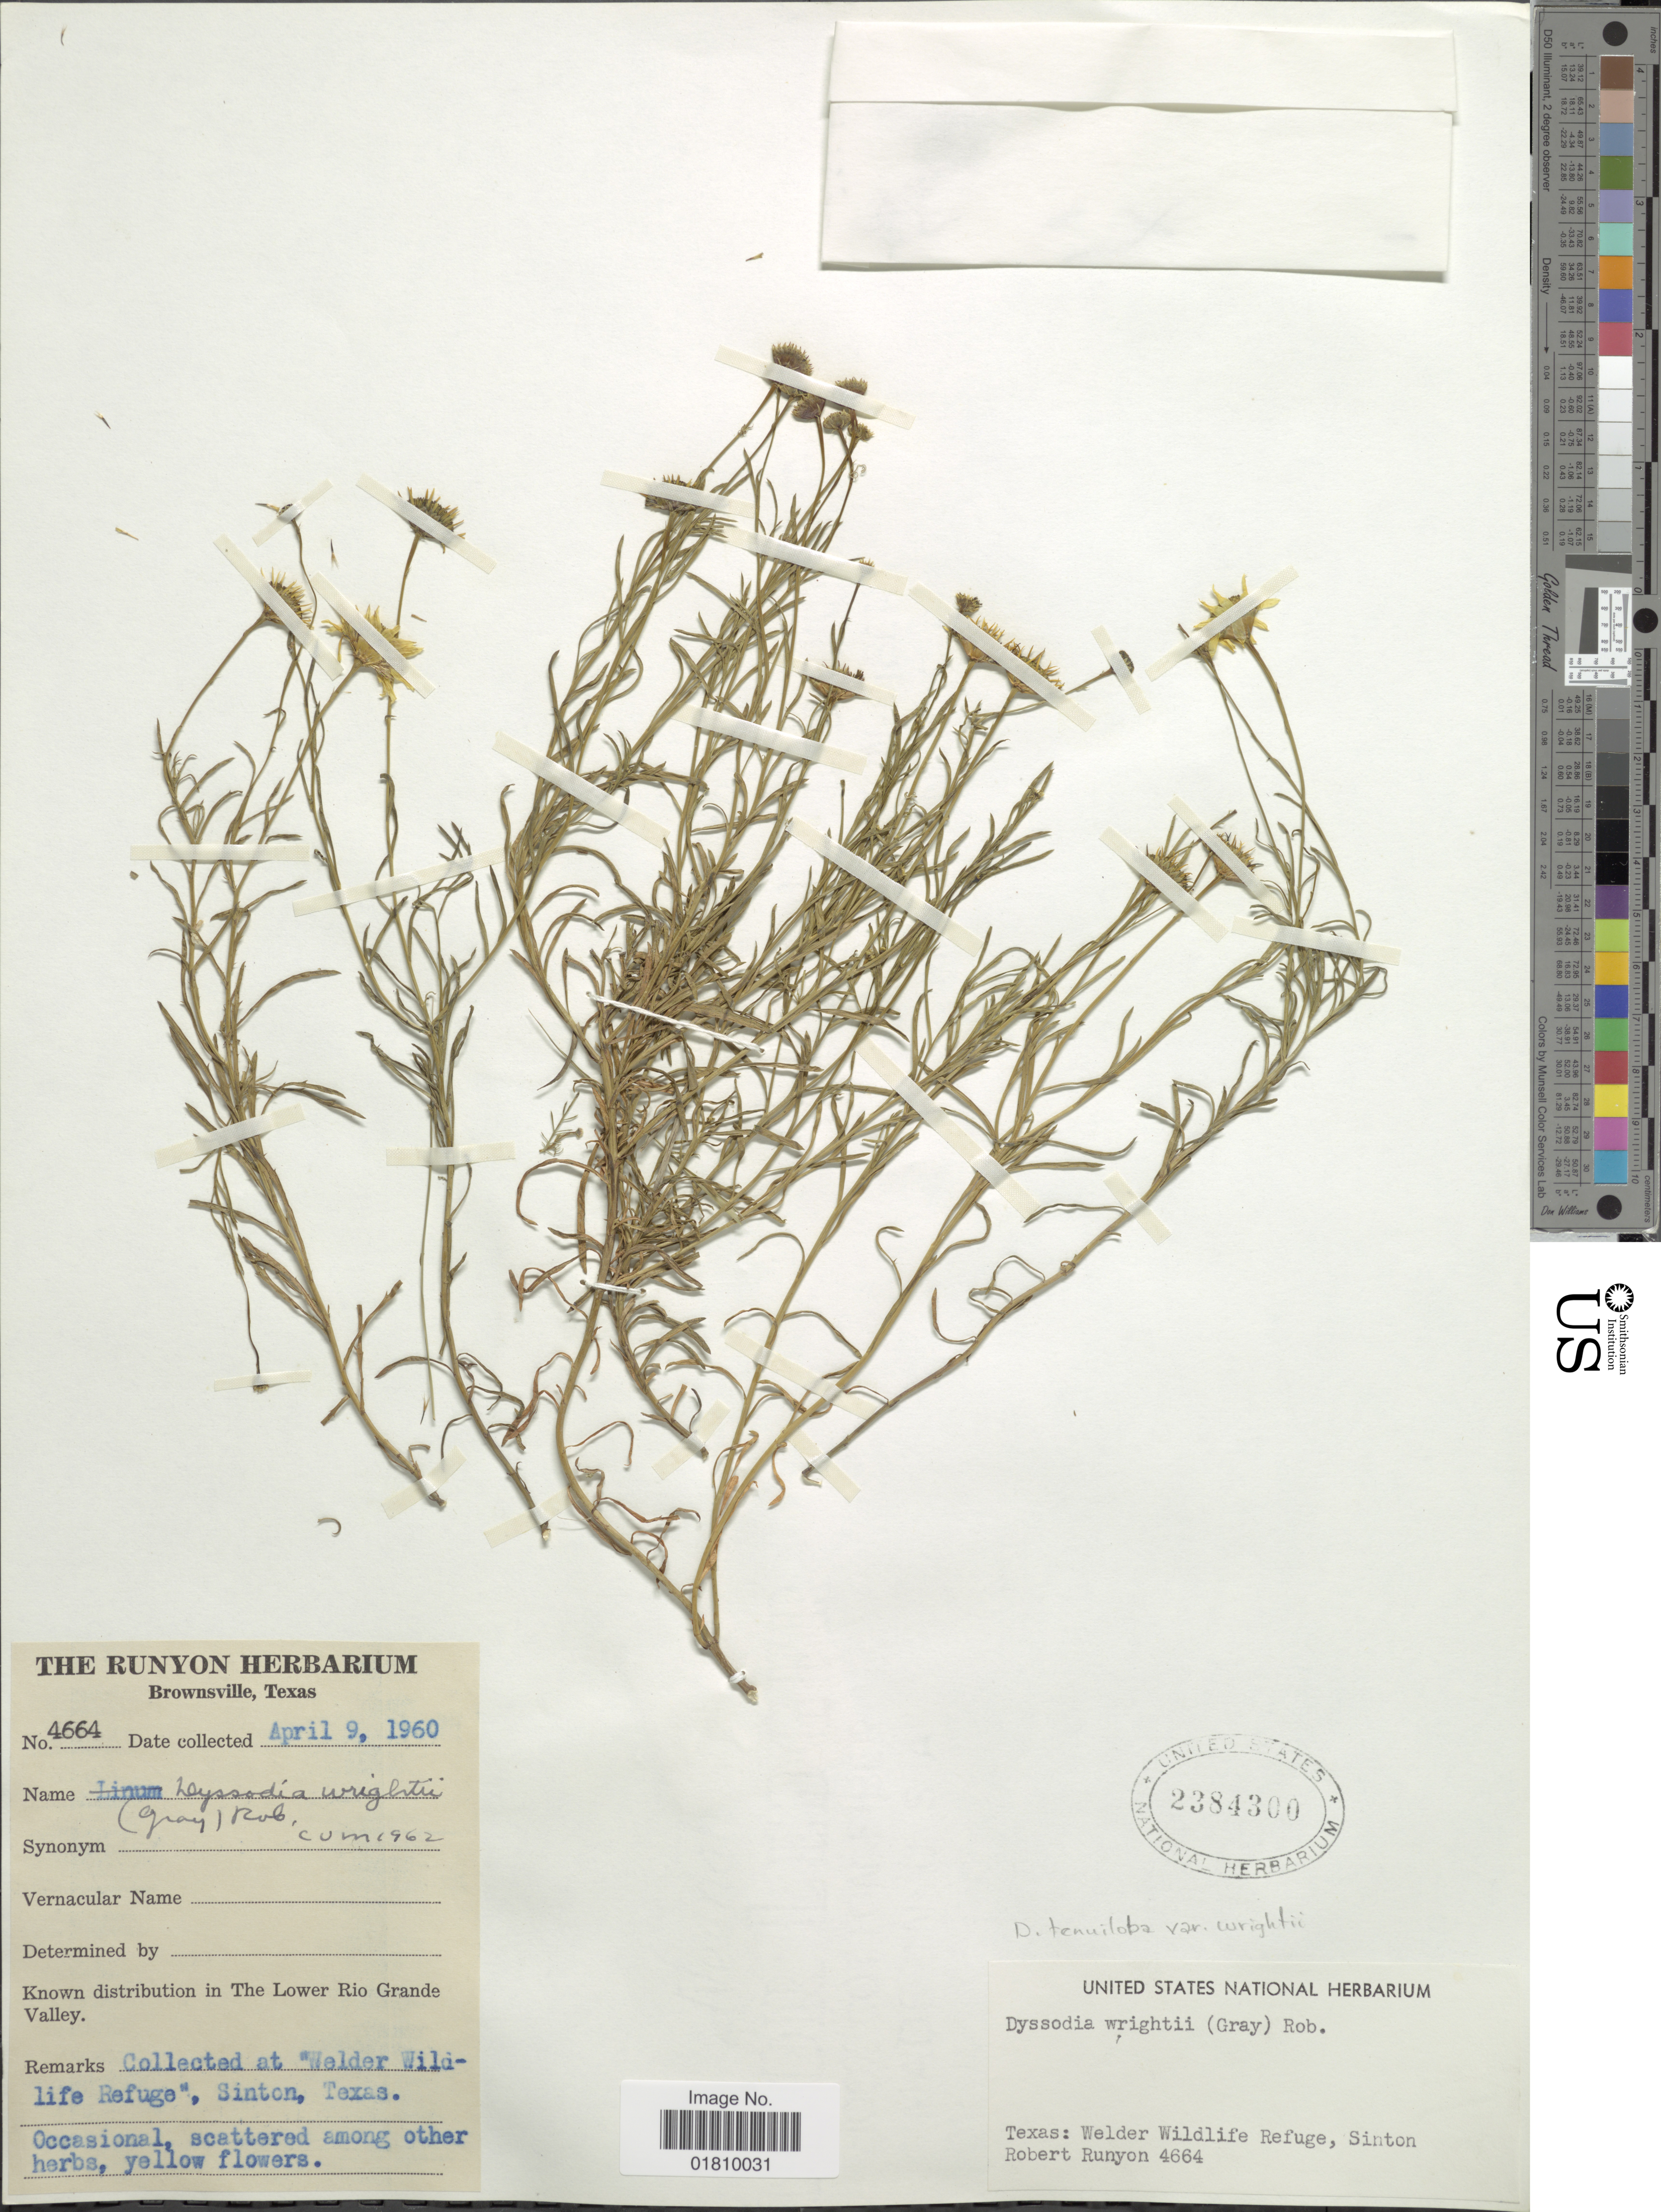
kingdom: Plantae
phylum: Tracheophyta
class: Magnoliopsida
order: Asterales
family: Asteraceae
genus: Thymophylla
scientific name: Thymophylla tenuiloba var. wrightii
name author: (A. Gray) Strother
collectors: R. Runyon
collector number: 4664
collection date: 1960-04-09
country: United States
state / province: Texas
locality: Welder Wildlife Refuge, Sinton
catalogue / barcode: US 2384300